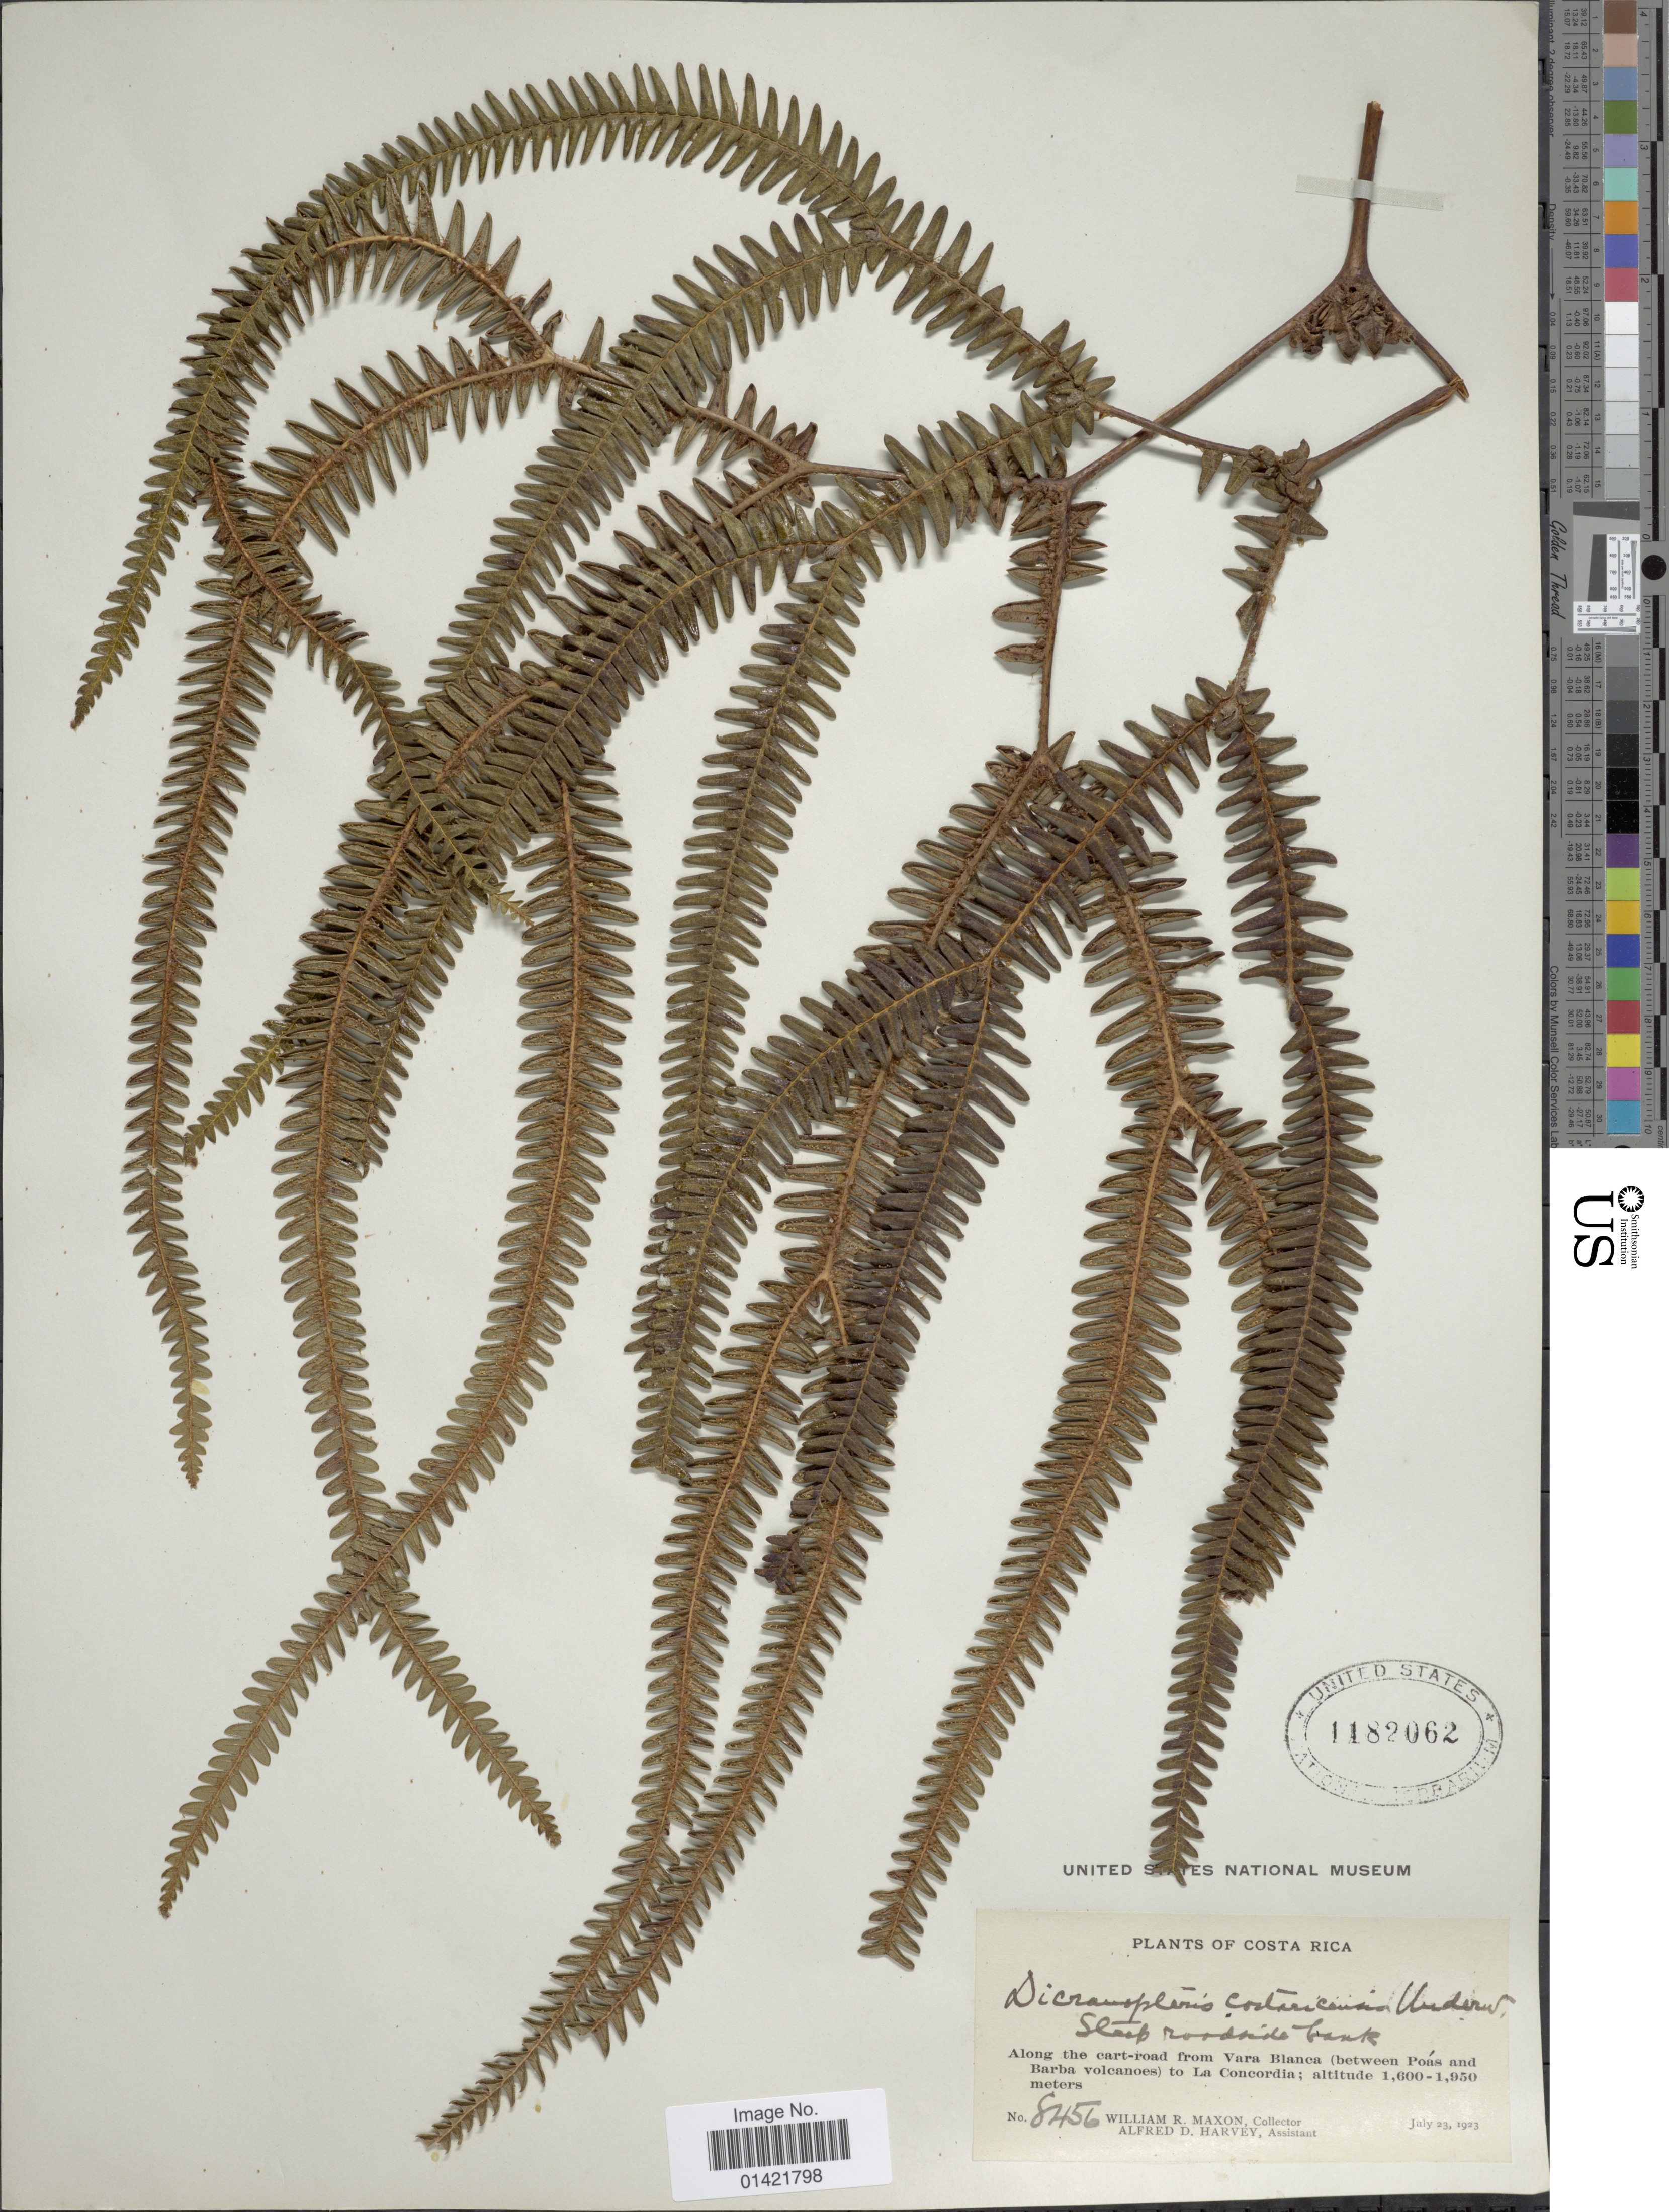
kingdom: Plantae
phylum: Tracheophyta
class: Polypodiopsida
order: Gleicheniales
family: Gleicheniaceae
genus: Sticherus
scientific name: Sticherus revolutus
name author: (Kunth) Ching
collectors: W. R. Maxon & A. D. Harvey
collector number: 8456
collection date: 1923-07-23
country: Costa Rica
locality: Along the cart-road from Vara Blanca (between Poas and Barba volcanoes) to La Concordia.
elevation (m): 1600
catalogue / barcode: US 1182062